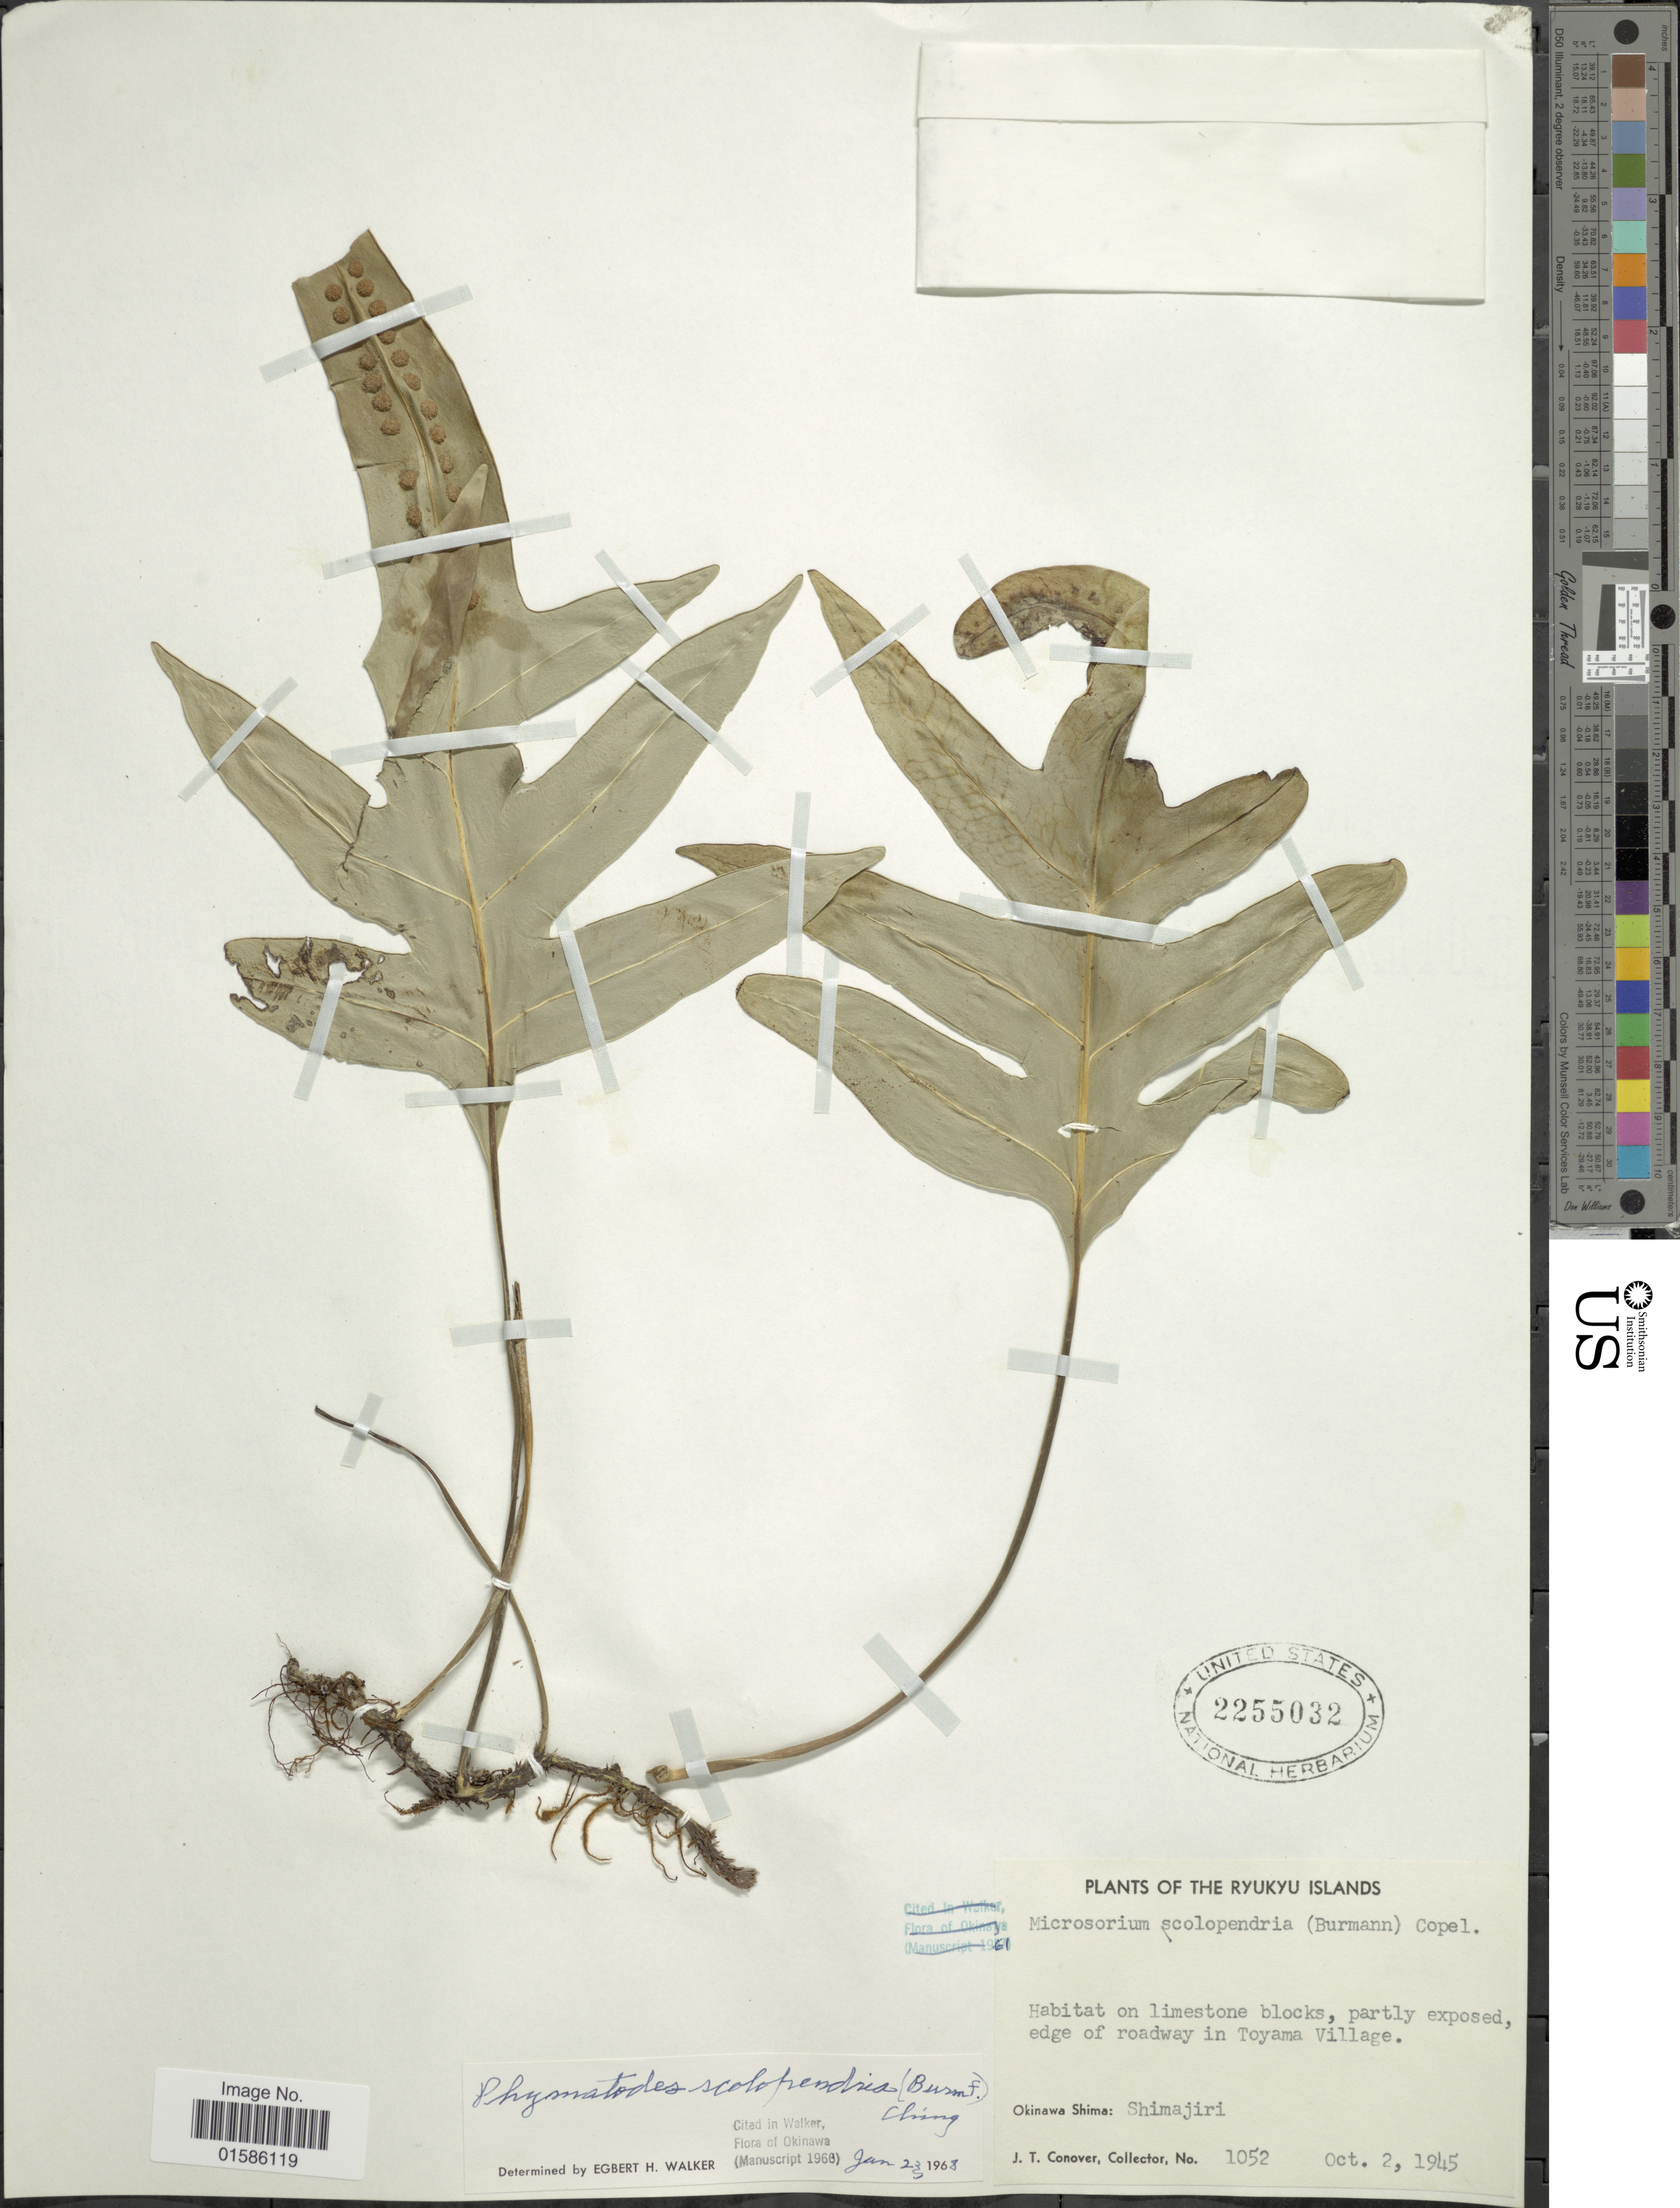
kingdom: Plantae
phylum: Tracheophyta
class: Polypodiopsida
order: Polypodiales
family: Polypodiaceae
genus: Microsorum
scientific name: Microsorum scolopendria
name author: (Burm. f.) Copel.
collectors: J. T. Conover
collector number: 1052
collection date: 1945-10-02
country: Japan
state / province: Okinawa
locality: The Ryukyu Islands, edge of roadway in Toyama Village, Okinawa Shima: Shimajiri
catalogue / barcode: US 2255032